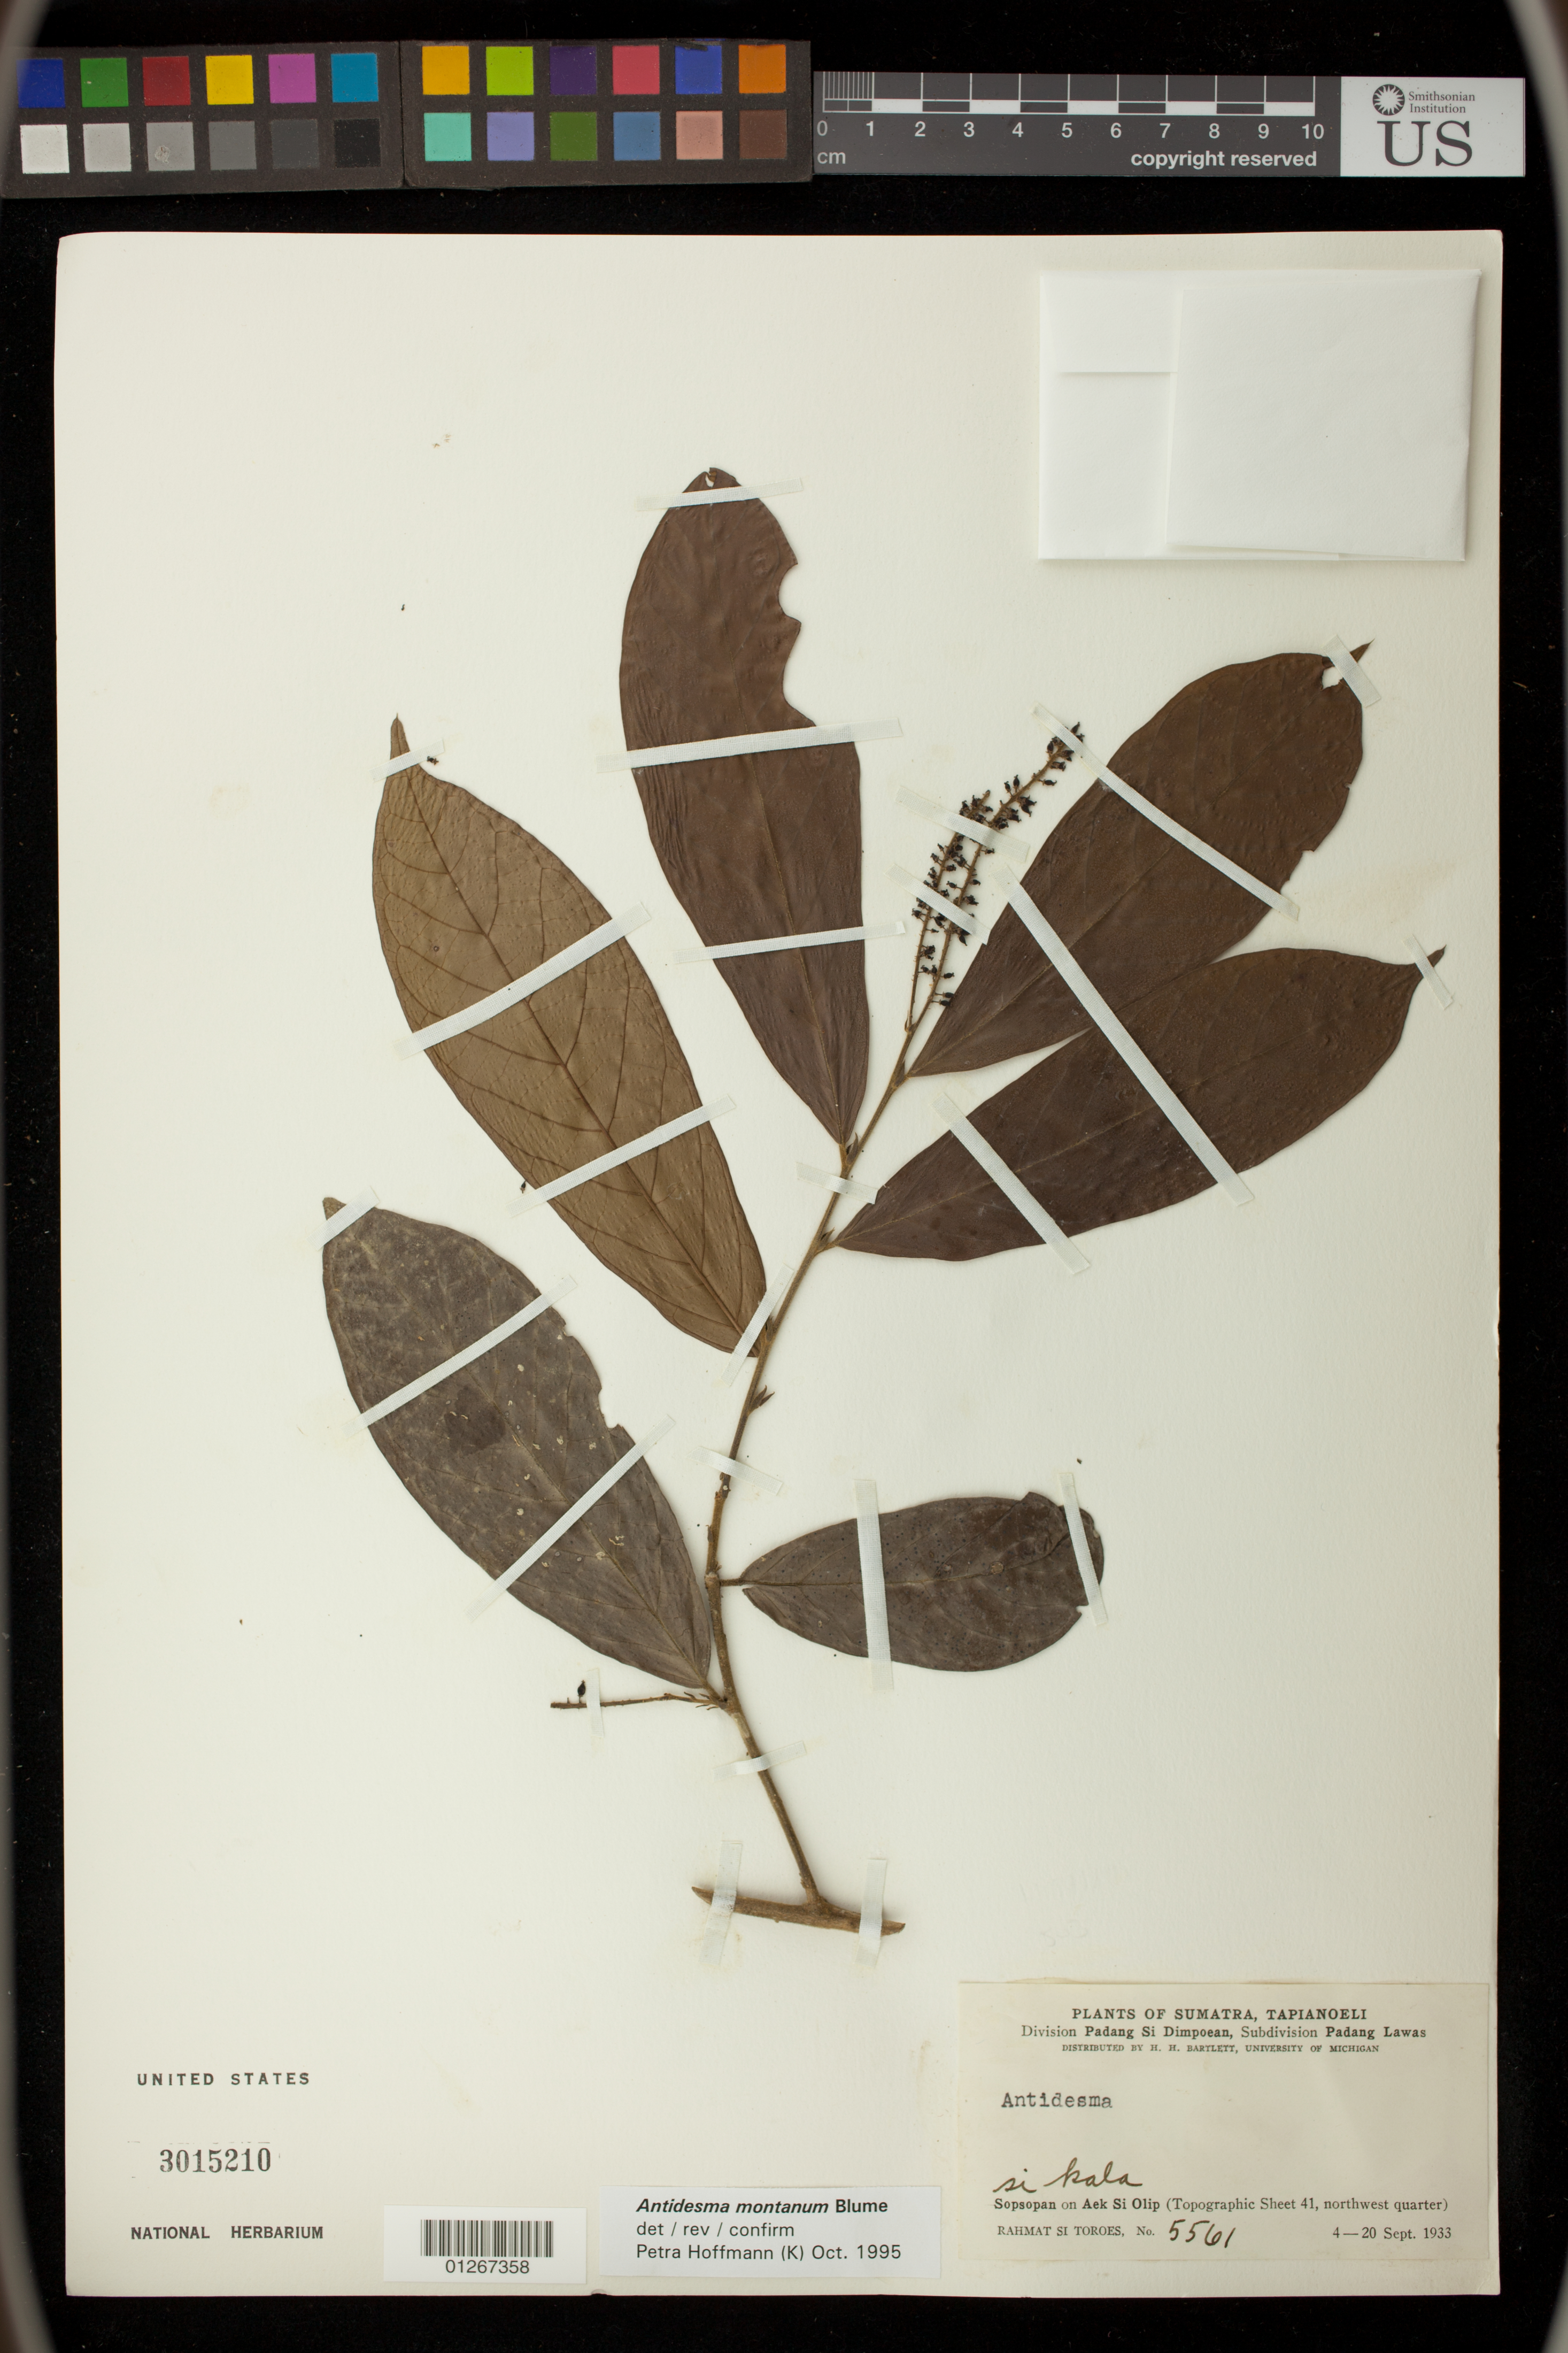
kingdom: Plantae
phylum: Tracheophyta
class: Magnoliopsida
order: Malpighiales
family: Phyllanthaceae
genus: Antidesma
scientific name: Antidesma montanum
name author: Blume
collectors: R. Tores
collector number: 5561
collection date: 1933-09-04/1933-09-20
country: Indonesia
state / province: Tapianoeli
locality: Division: Padang Si Dimpoean,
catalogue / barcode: US 3015210